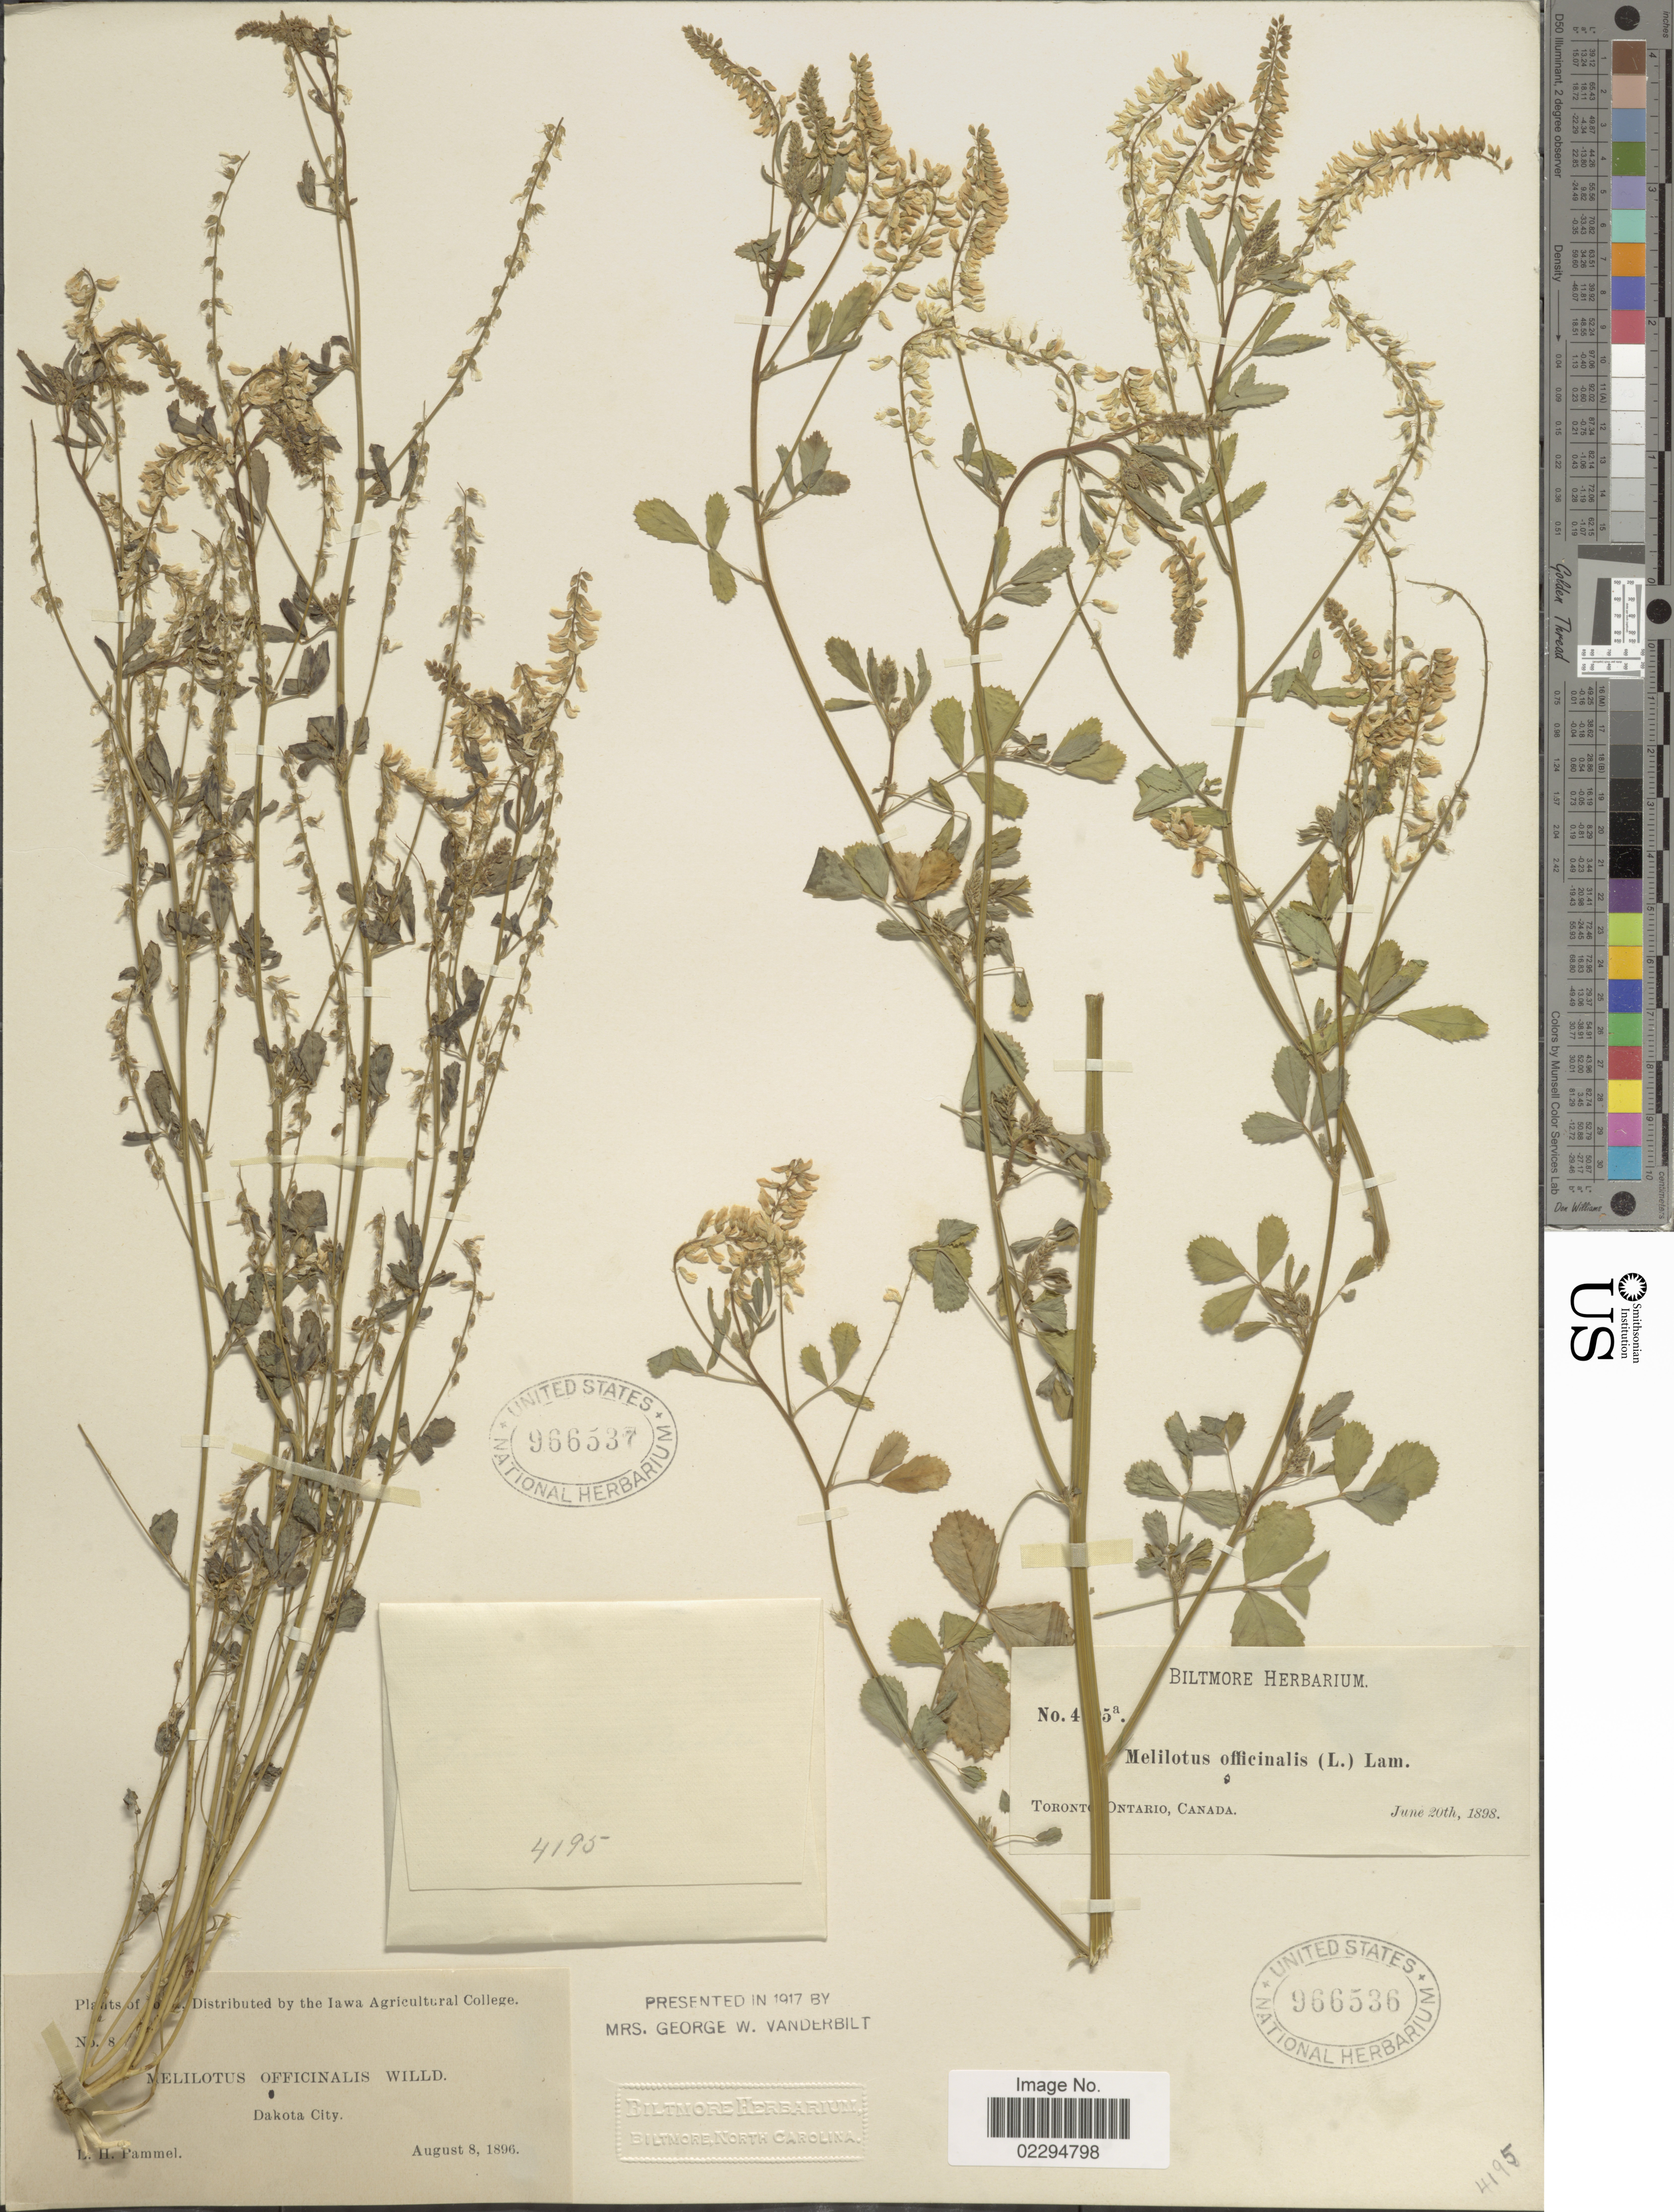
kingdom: Plantae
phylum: Tracheophyta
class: Magnoliopsida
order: Fabales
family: Fabaceae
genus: Melilotus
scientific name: Melilotus officinalis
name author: (L.) Lam.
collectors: L. Pammel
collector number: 8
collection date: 1896-08-08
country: United States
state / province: Iowa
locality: Dakota City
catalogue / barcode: US 966537-2